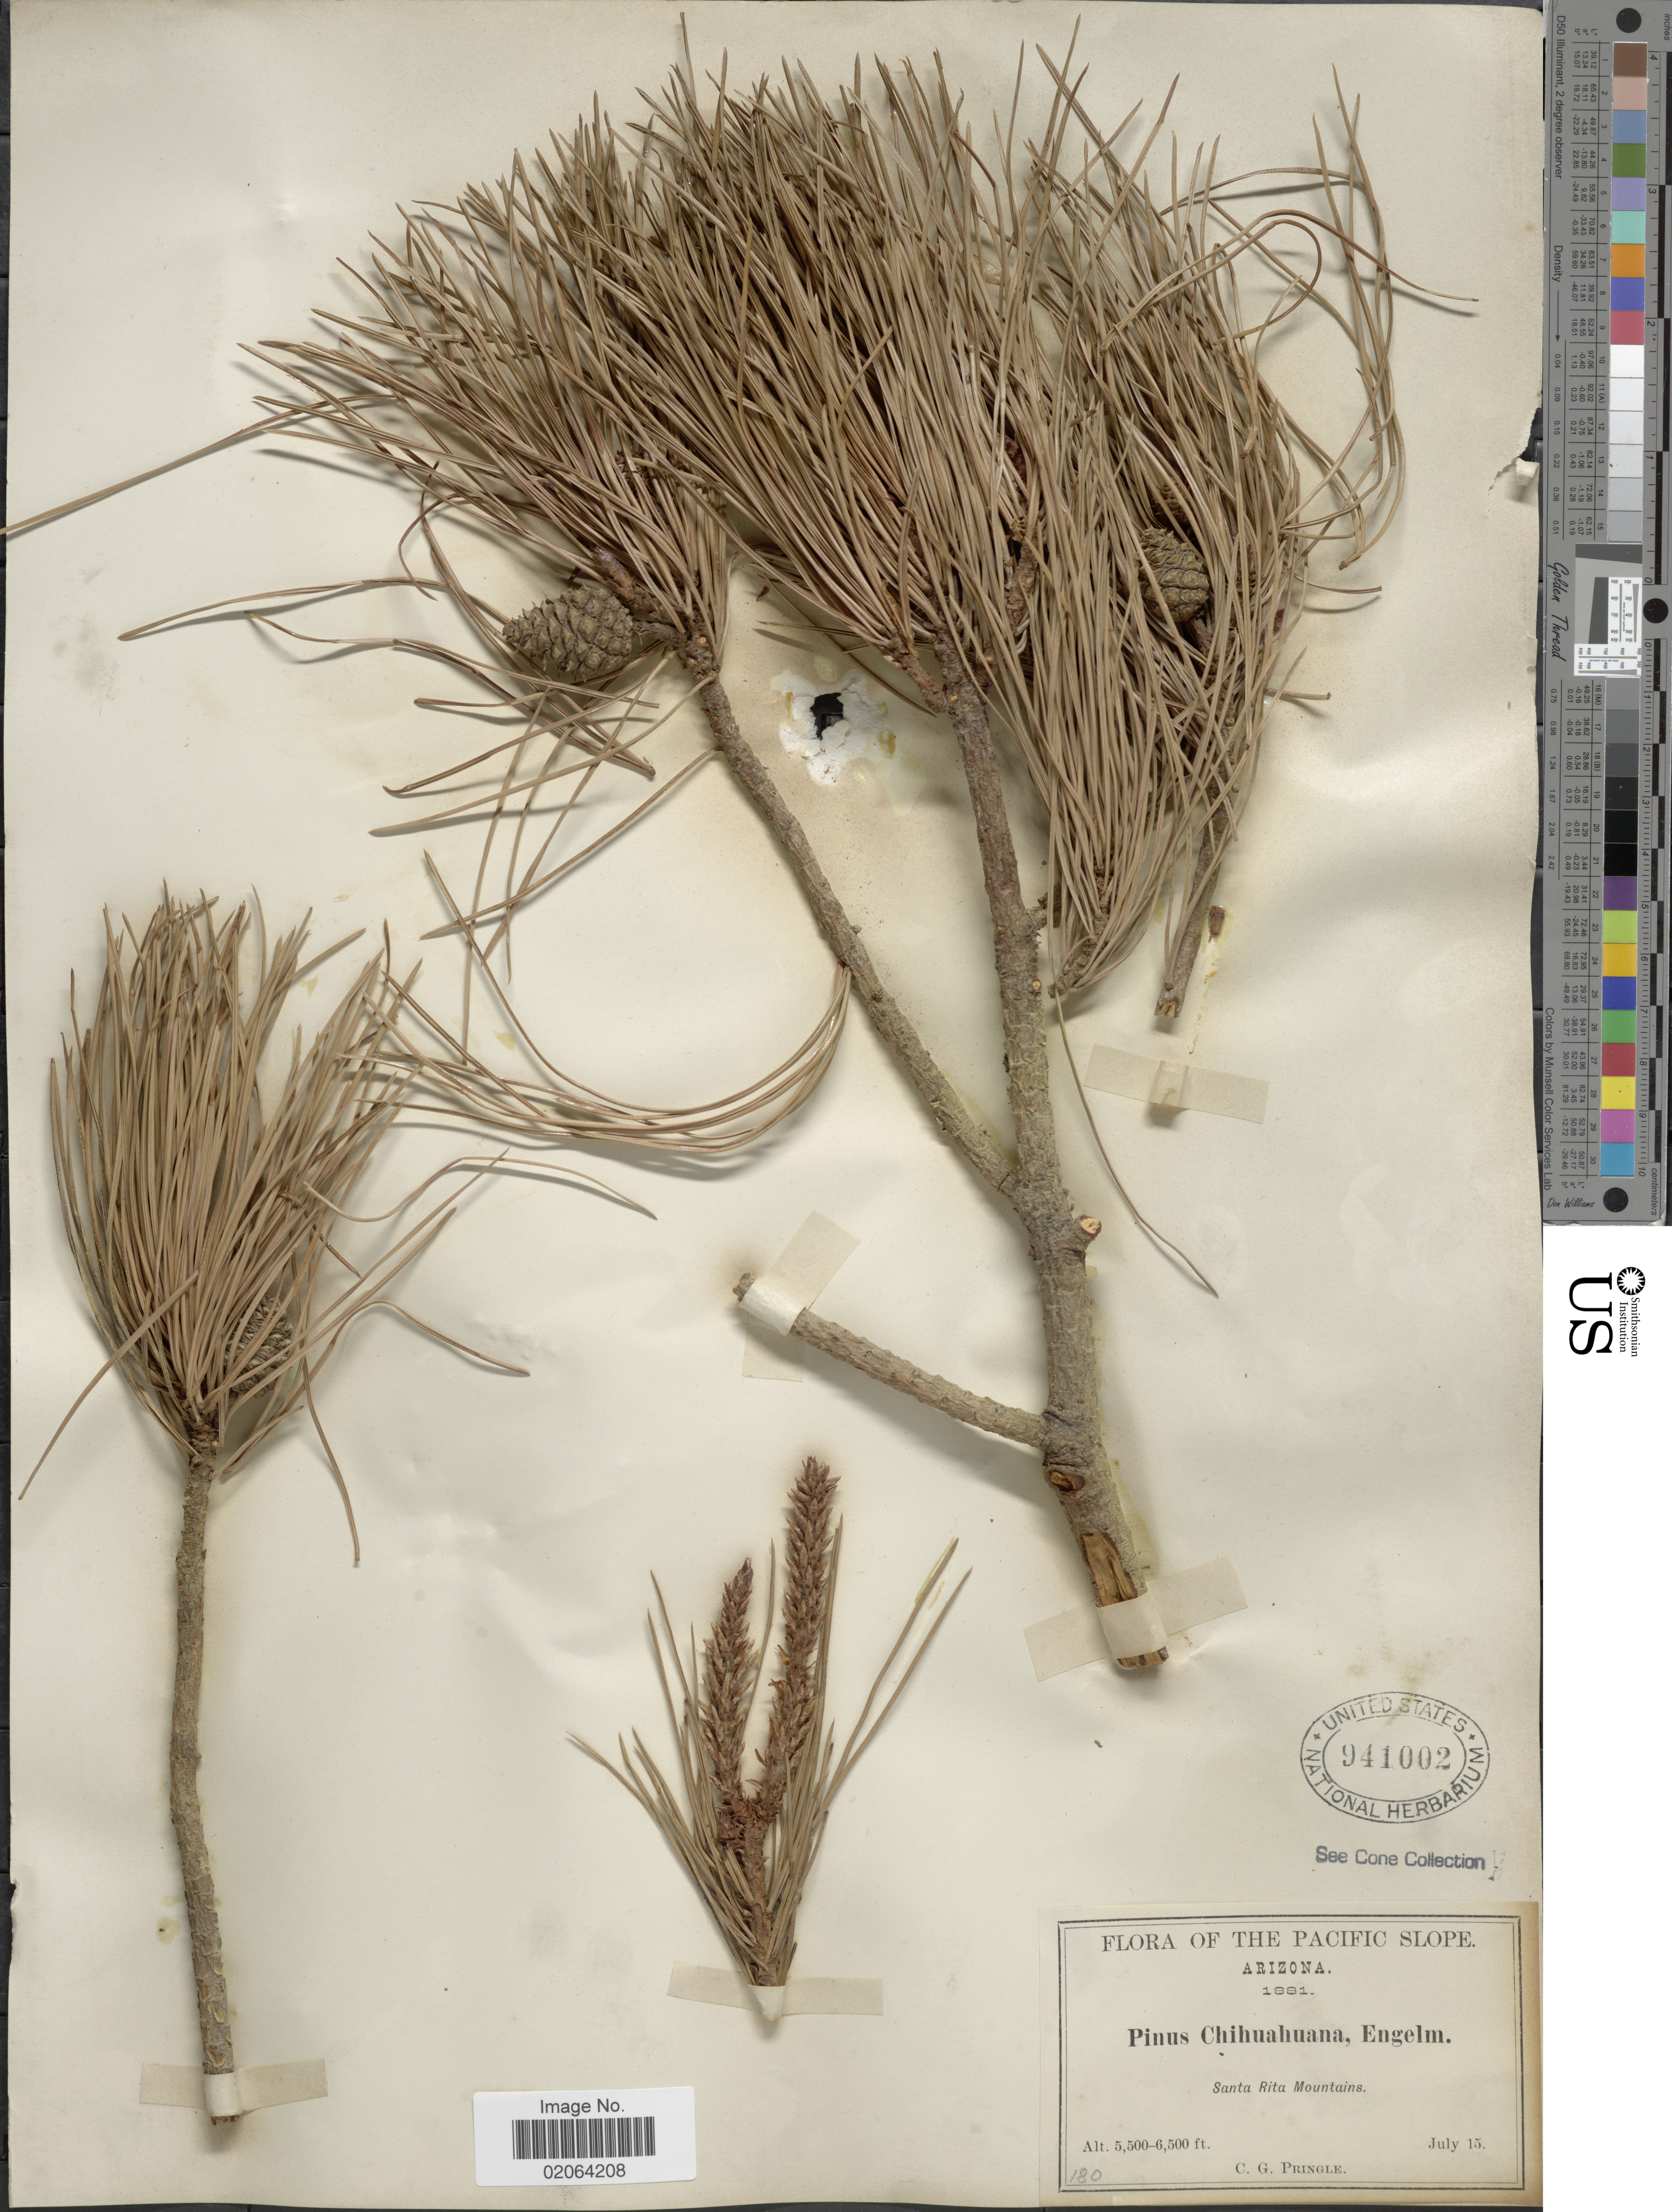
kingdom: Plantae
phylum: Tracheophyta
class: Pinopsida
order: Pinales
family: Pinaceae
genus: Pinus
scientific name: Pinus leiophylla var. chihuahuana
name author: (Engelm.) Shaw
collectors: C. G. Pringle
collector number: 180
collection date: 1881-07-15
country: United States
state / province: Arizona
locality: The Pacific Slope. Santa Rita Mountains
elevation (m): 1676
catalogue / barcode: US 941002